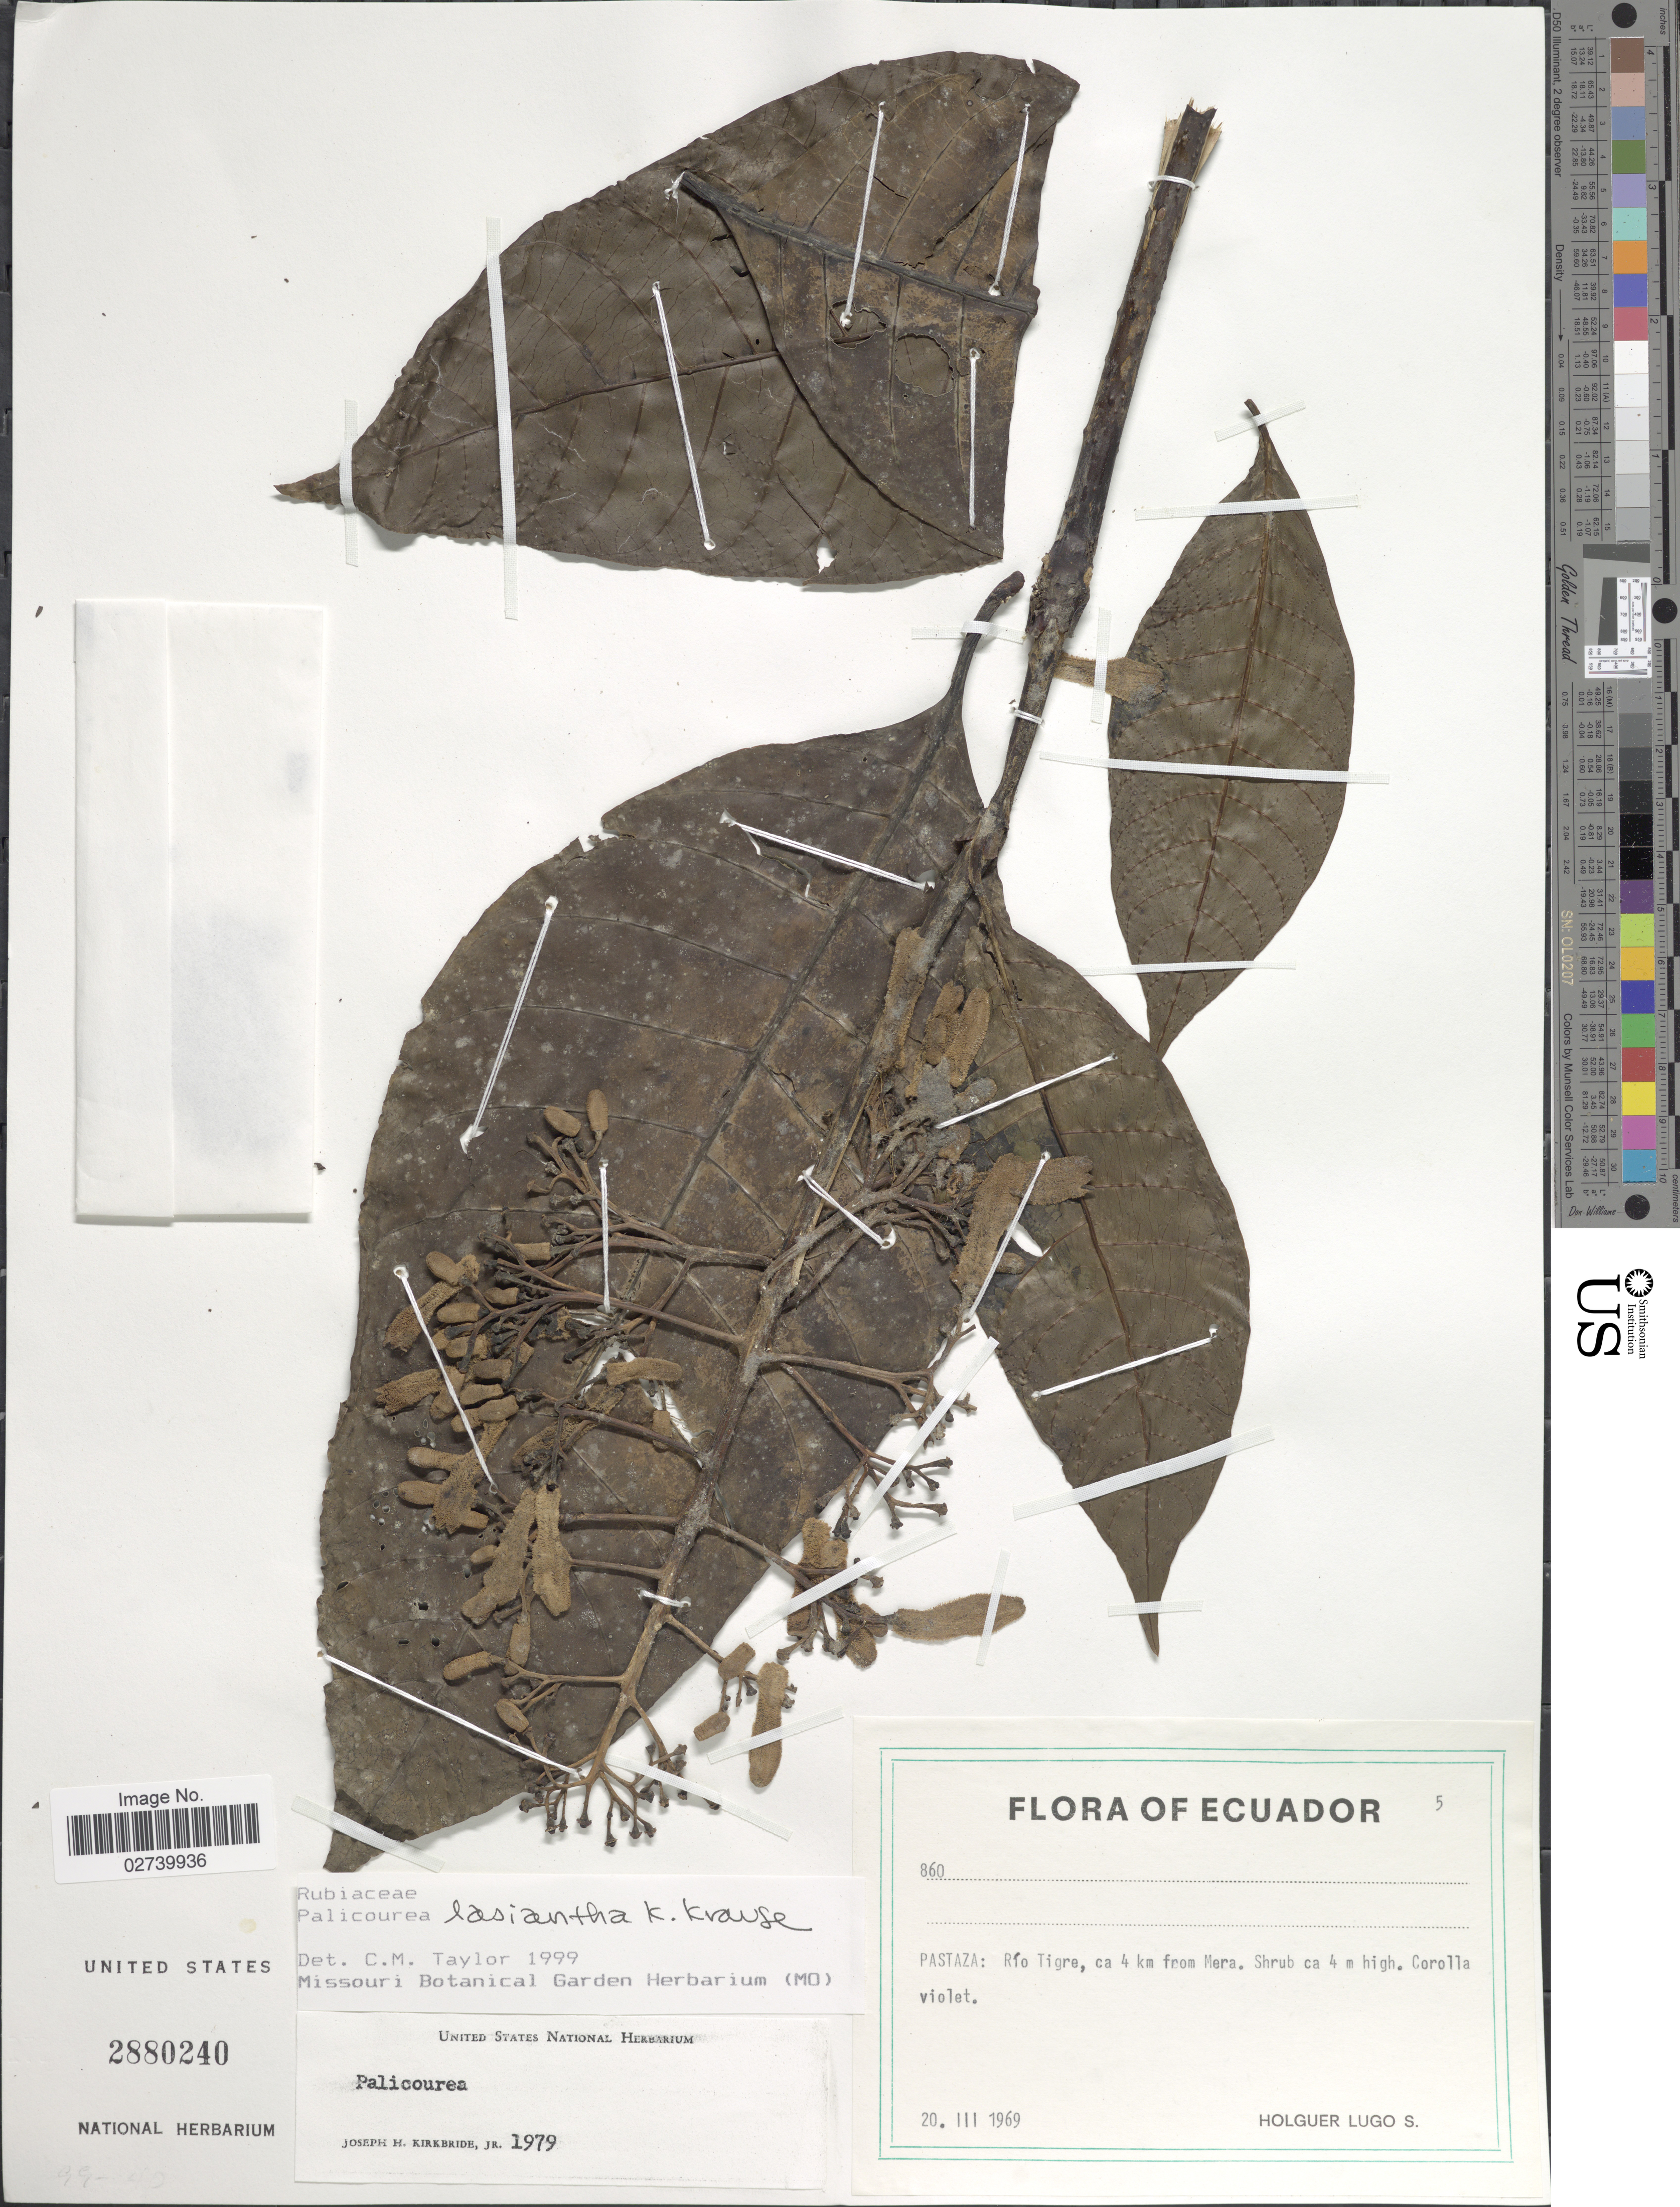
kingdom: Plantae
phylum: Tracheophyta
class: Magnoliopsida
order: Gentianales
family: Rubiaceae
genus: Palicourea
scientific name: Palicourea lasiantha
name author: Krause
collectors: H. Lugo S.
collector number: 860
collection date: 1969-03-20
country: Ecuador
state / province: Pastaza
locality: Río Tigre, ca 4 km from Mera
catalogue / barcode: US 2880240